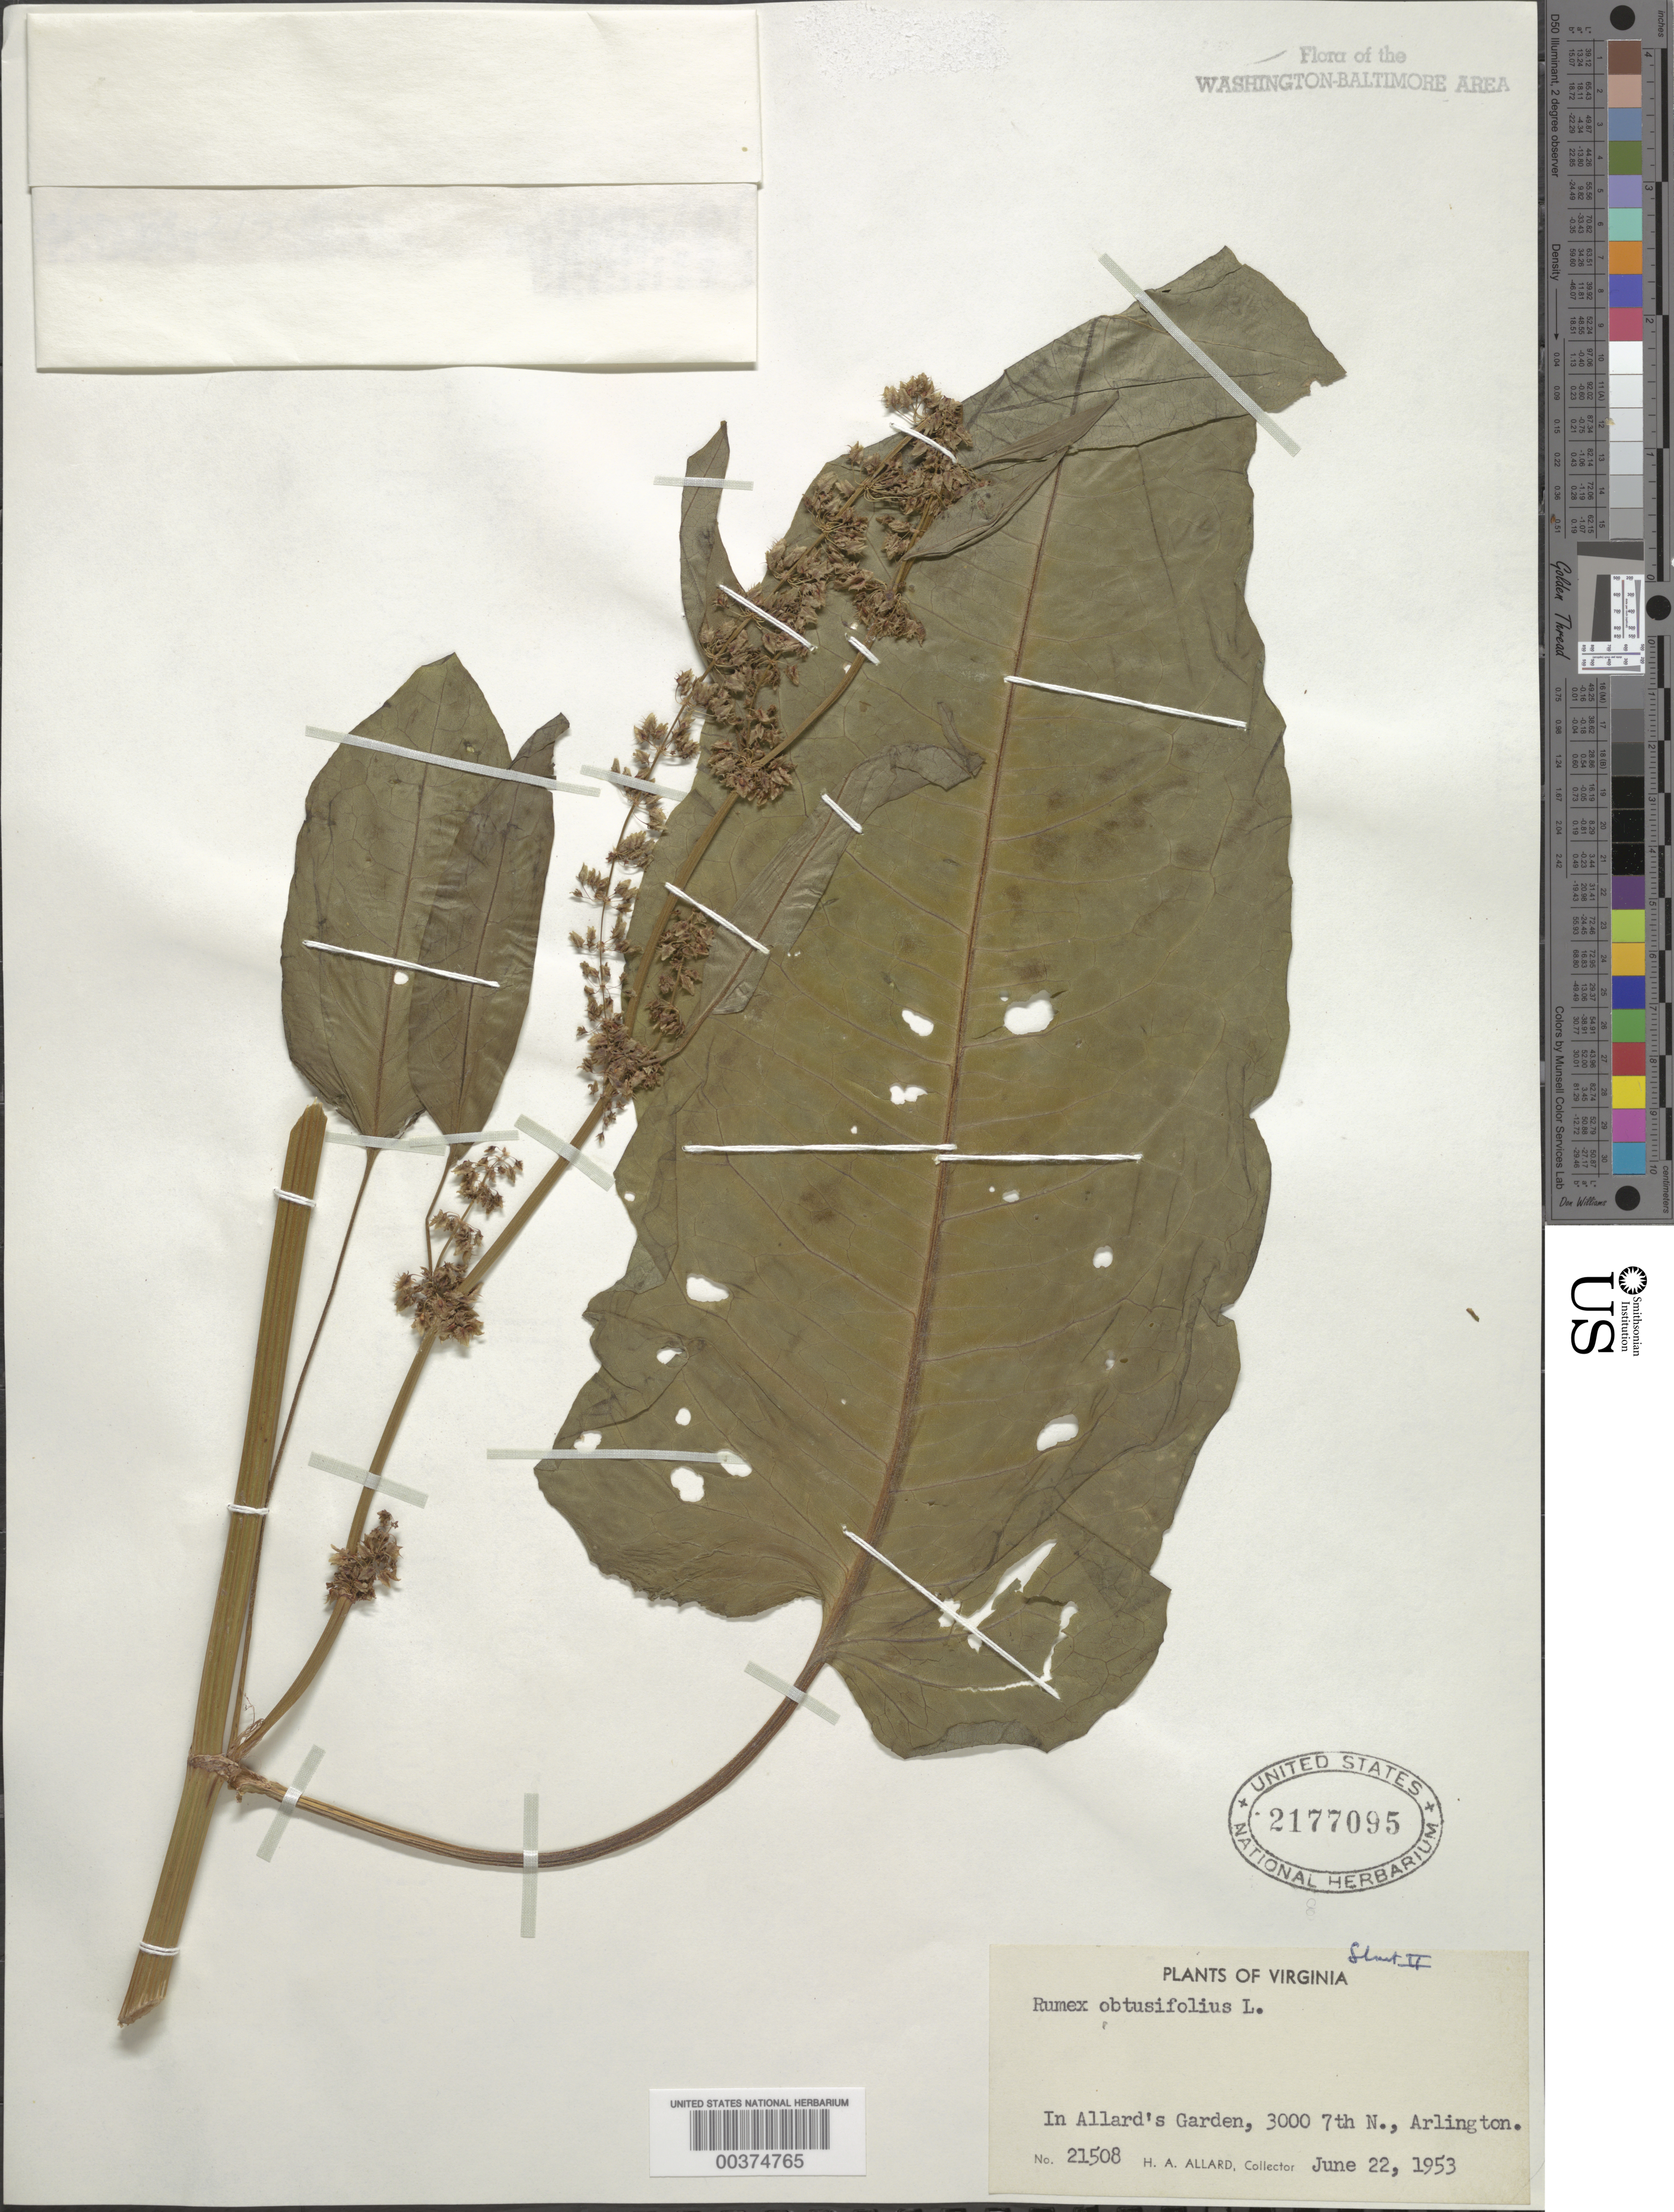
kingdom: Plantae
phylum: Tracheophyta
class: Magnoliopsida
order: Caryophyllales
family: Polygonaceae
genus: Rumex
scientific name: Rumex obtusifolius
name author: L.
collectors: H. A. Allard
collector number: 21508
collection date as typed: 22 Jun 1953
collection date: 1953-06-22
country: United States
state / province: Virginia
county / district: Arlington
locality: Allards Garden, Arlington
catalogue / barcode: US 2177095